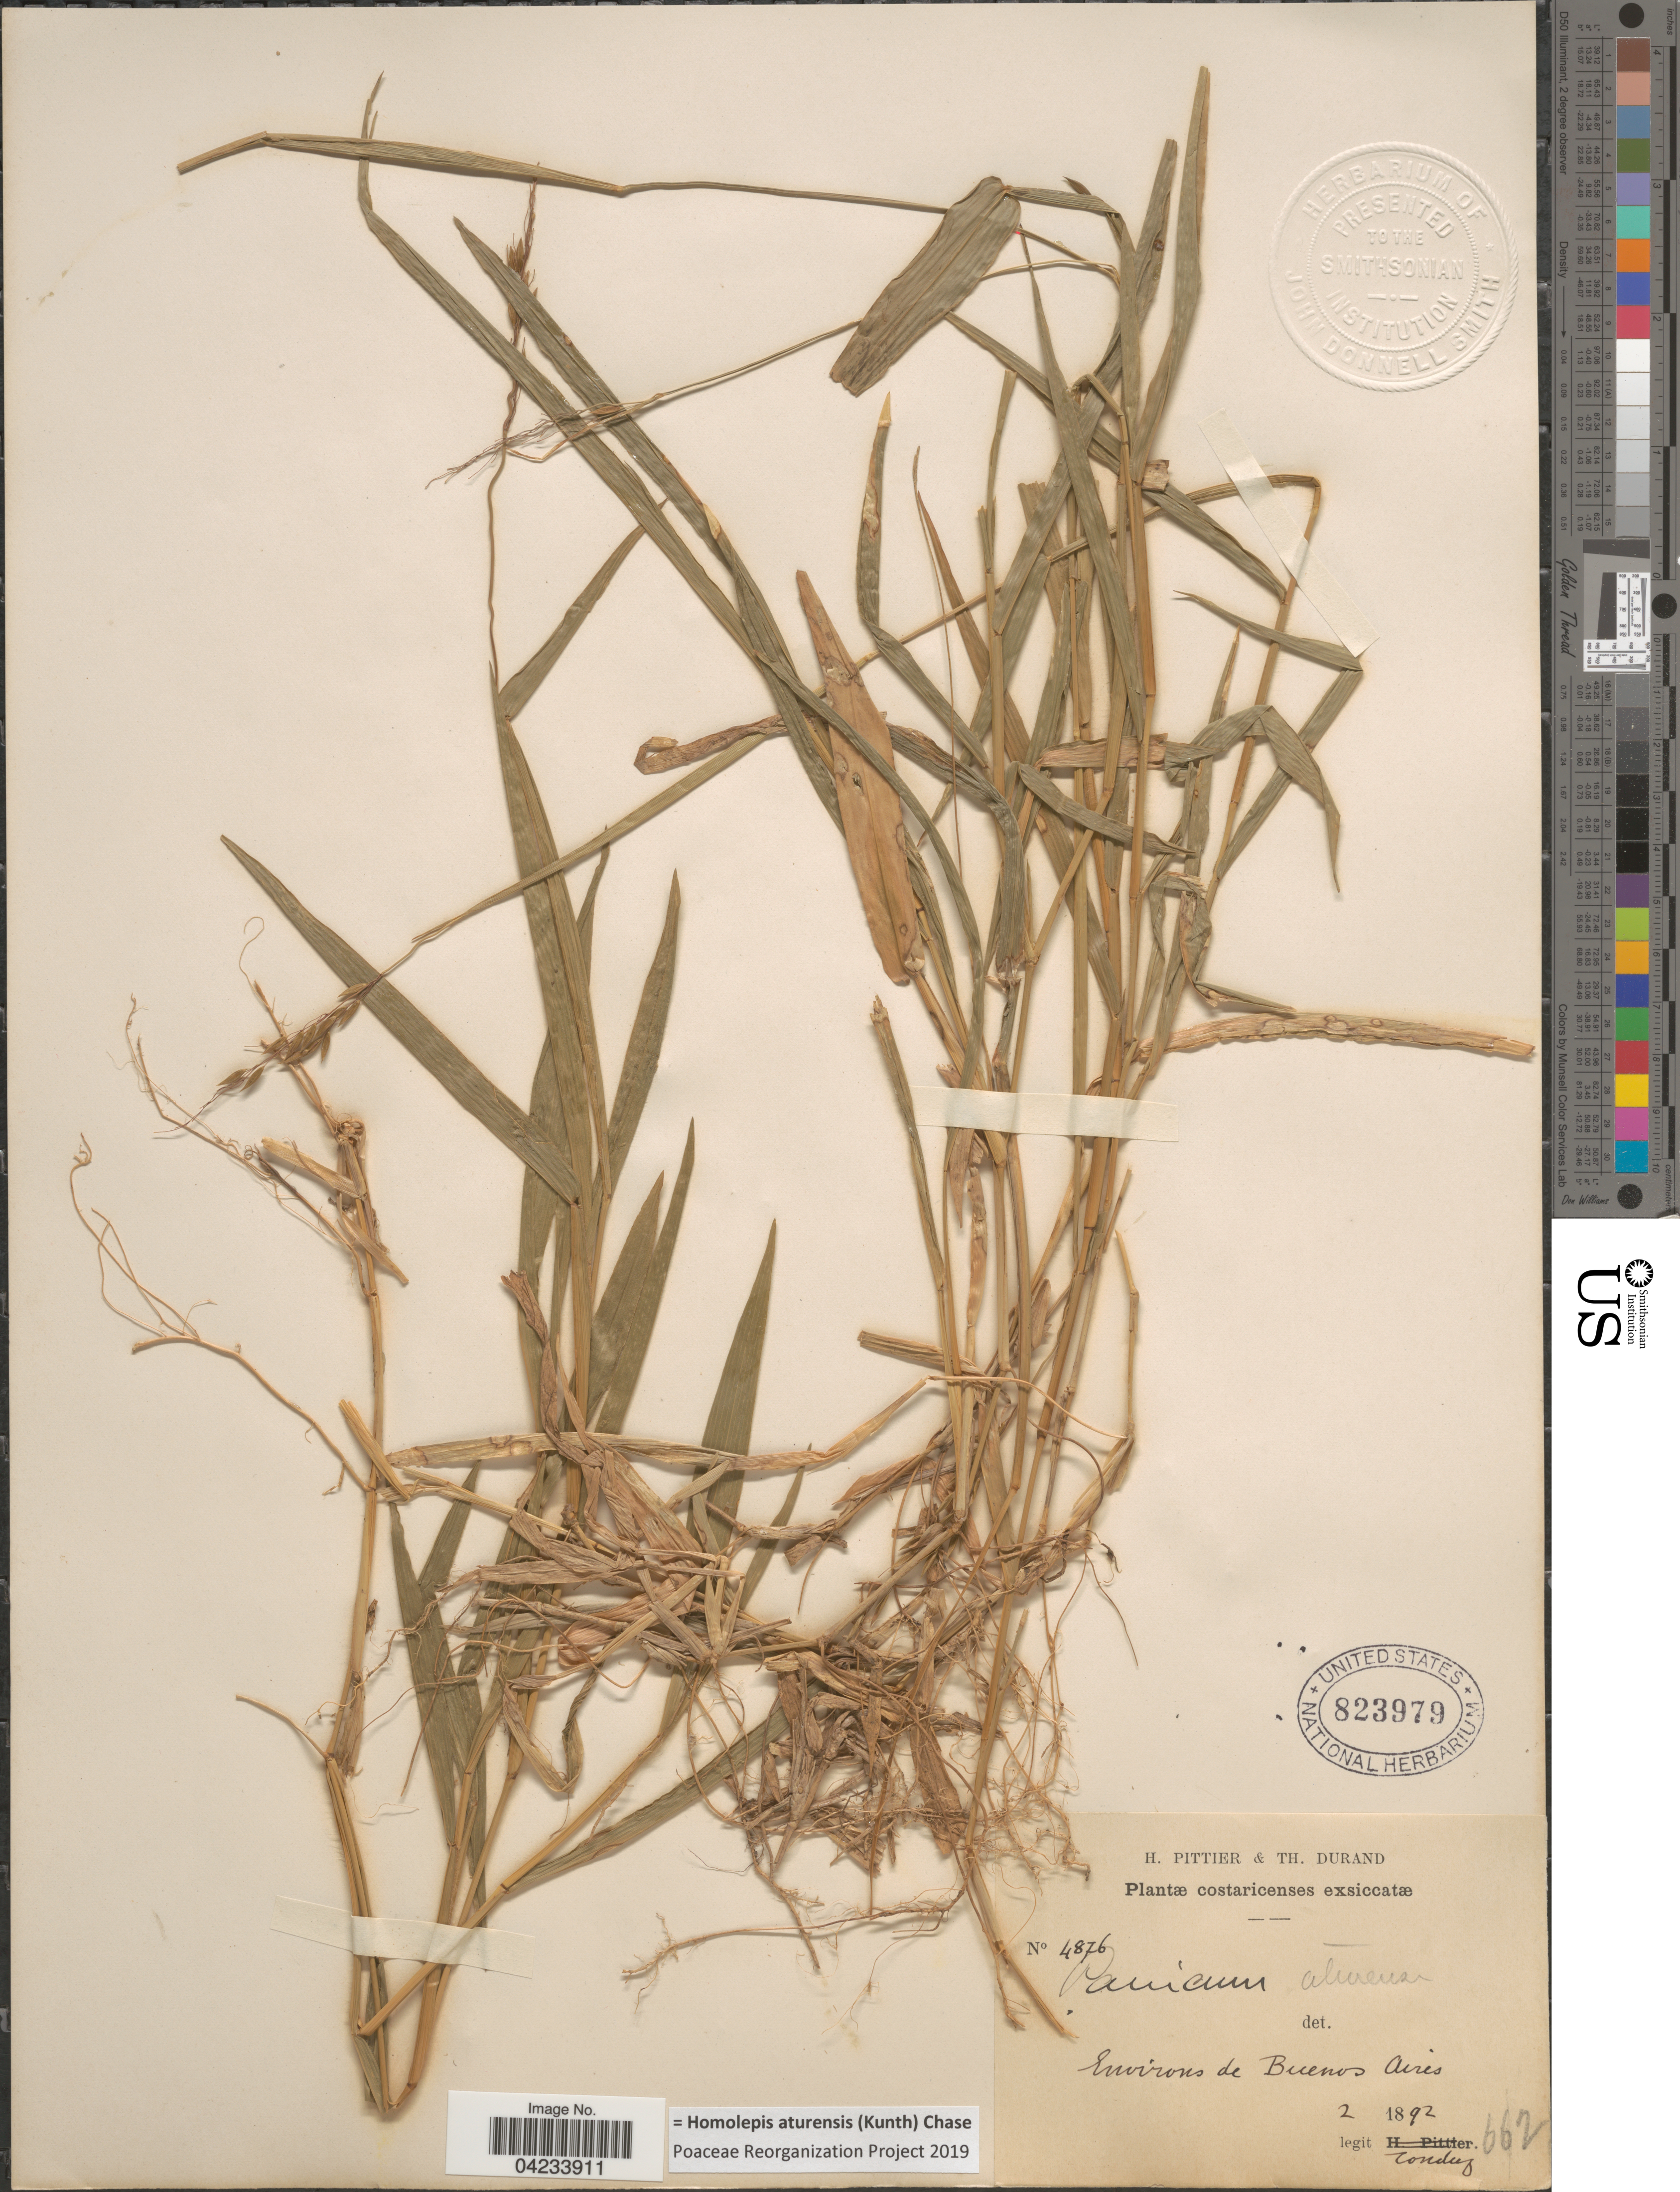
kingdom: Plantae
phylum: Tracheophyta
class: Liliopsida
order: Poales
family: Poaceae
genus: Homolepis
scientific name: Homolepis aturensis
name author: (Kunth) Chase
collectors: Tonduz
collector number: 4876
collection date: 1892-02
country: Costa Rica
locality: Environs de Buenos Aires.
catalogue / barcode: US 823979